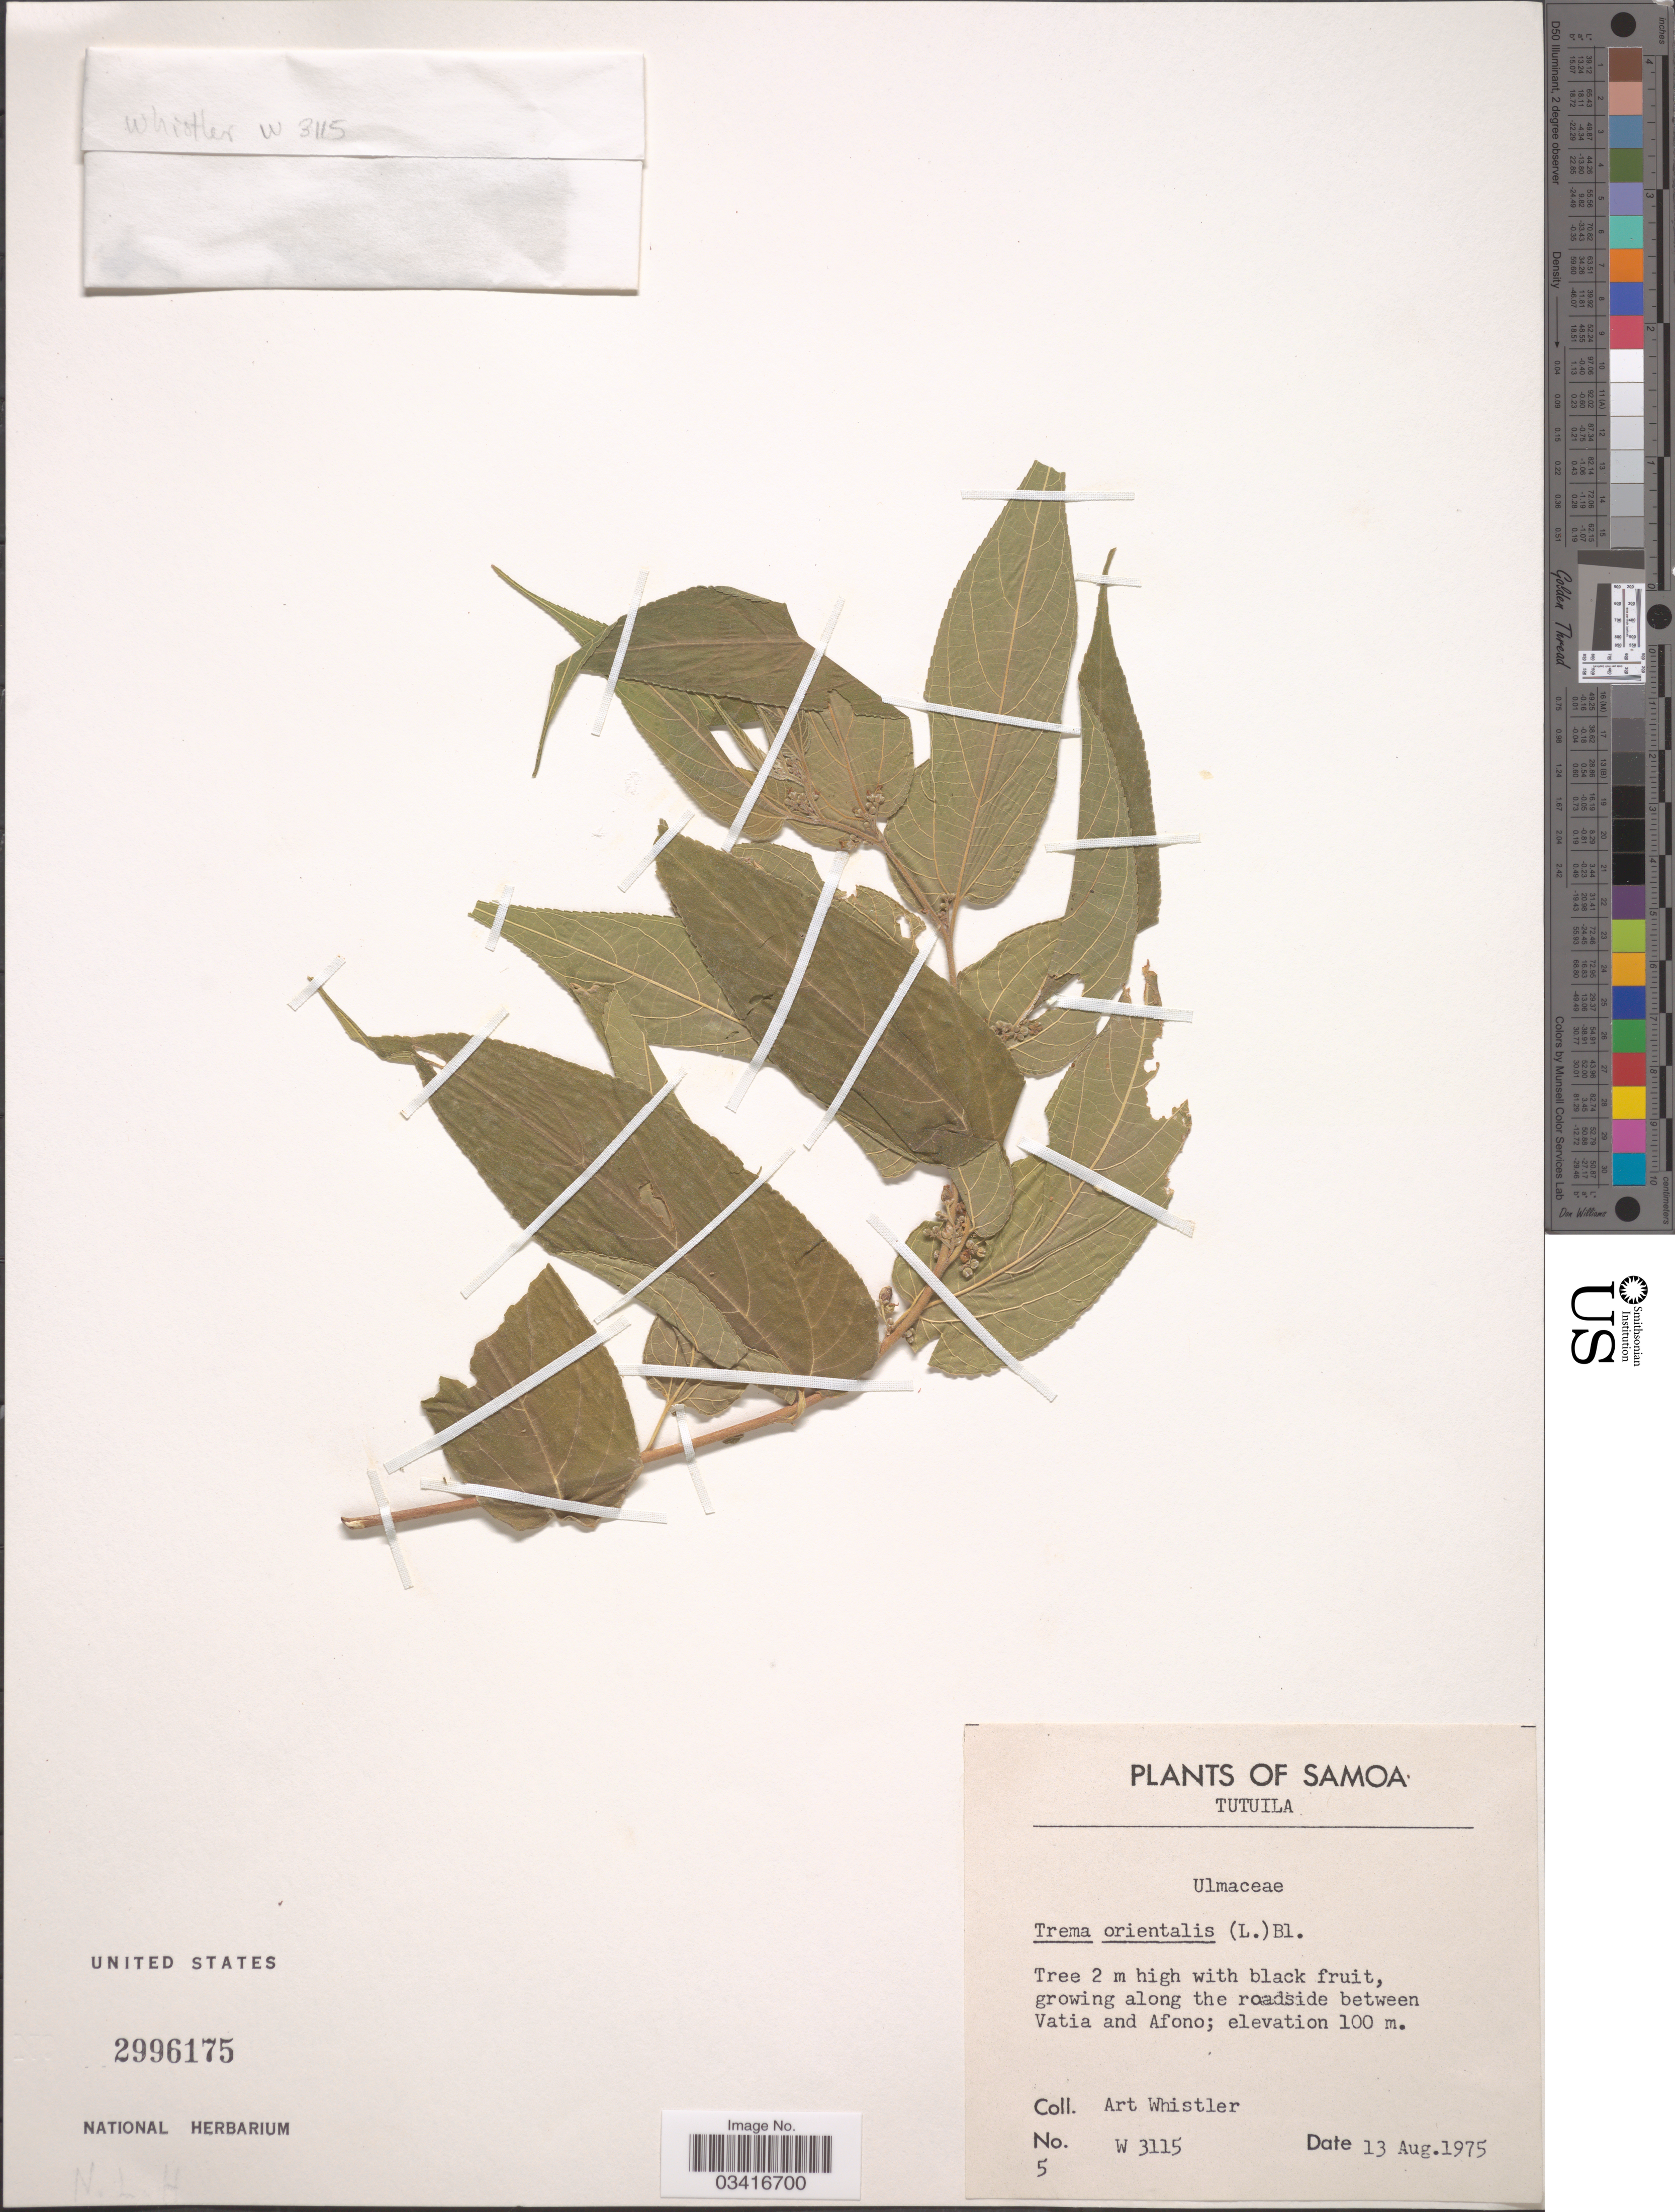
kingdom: Plantae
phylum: Tracheophyta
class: Magnoliopsida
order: Rosales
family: Cannabaceae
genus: Trema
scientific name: Trema orientale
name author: (L.) Blume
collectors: A. Whistler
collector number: W 3115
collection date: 1975-08-13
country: American Samoa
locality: Samoa. Tutuila. Along the roadside between Vatia and Afono.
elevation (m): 100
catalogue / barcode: US 2996175